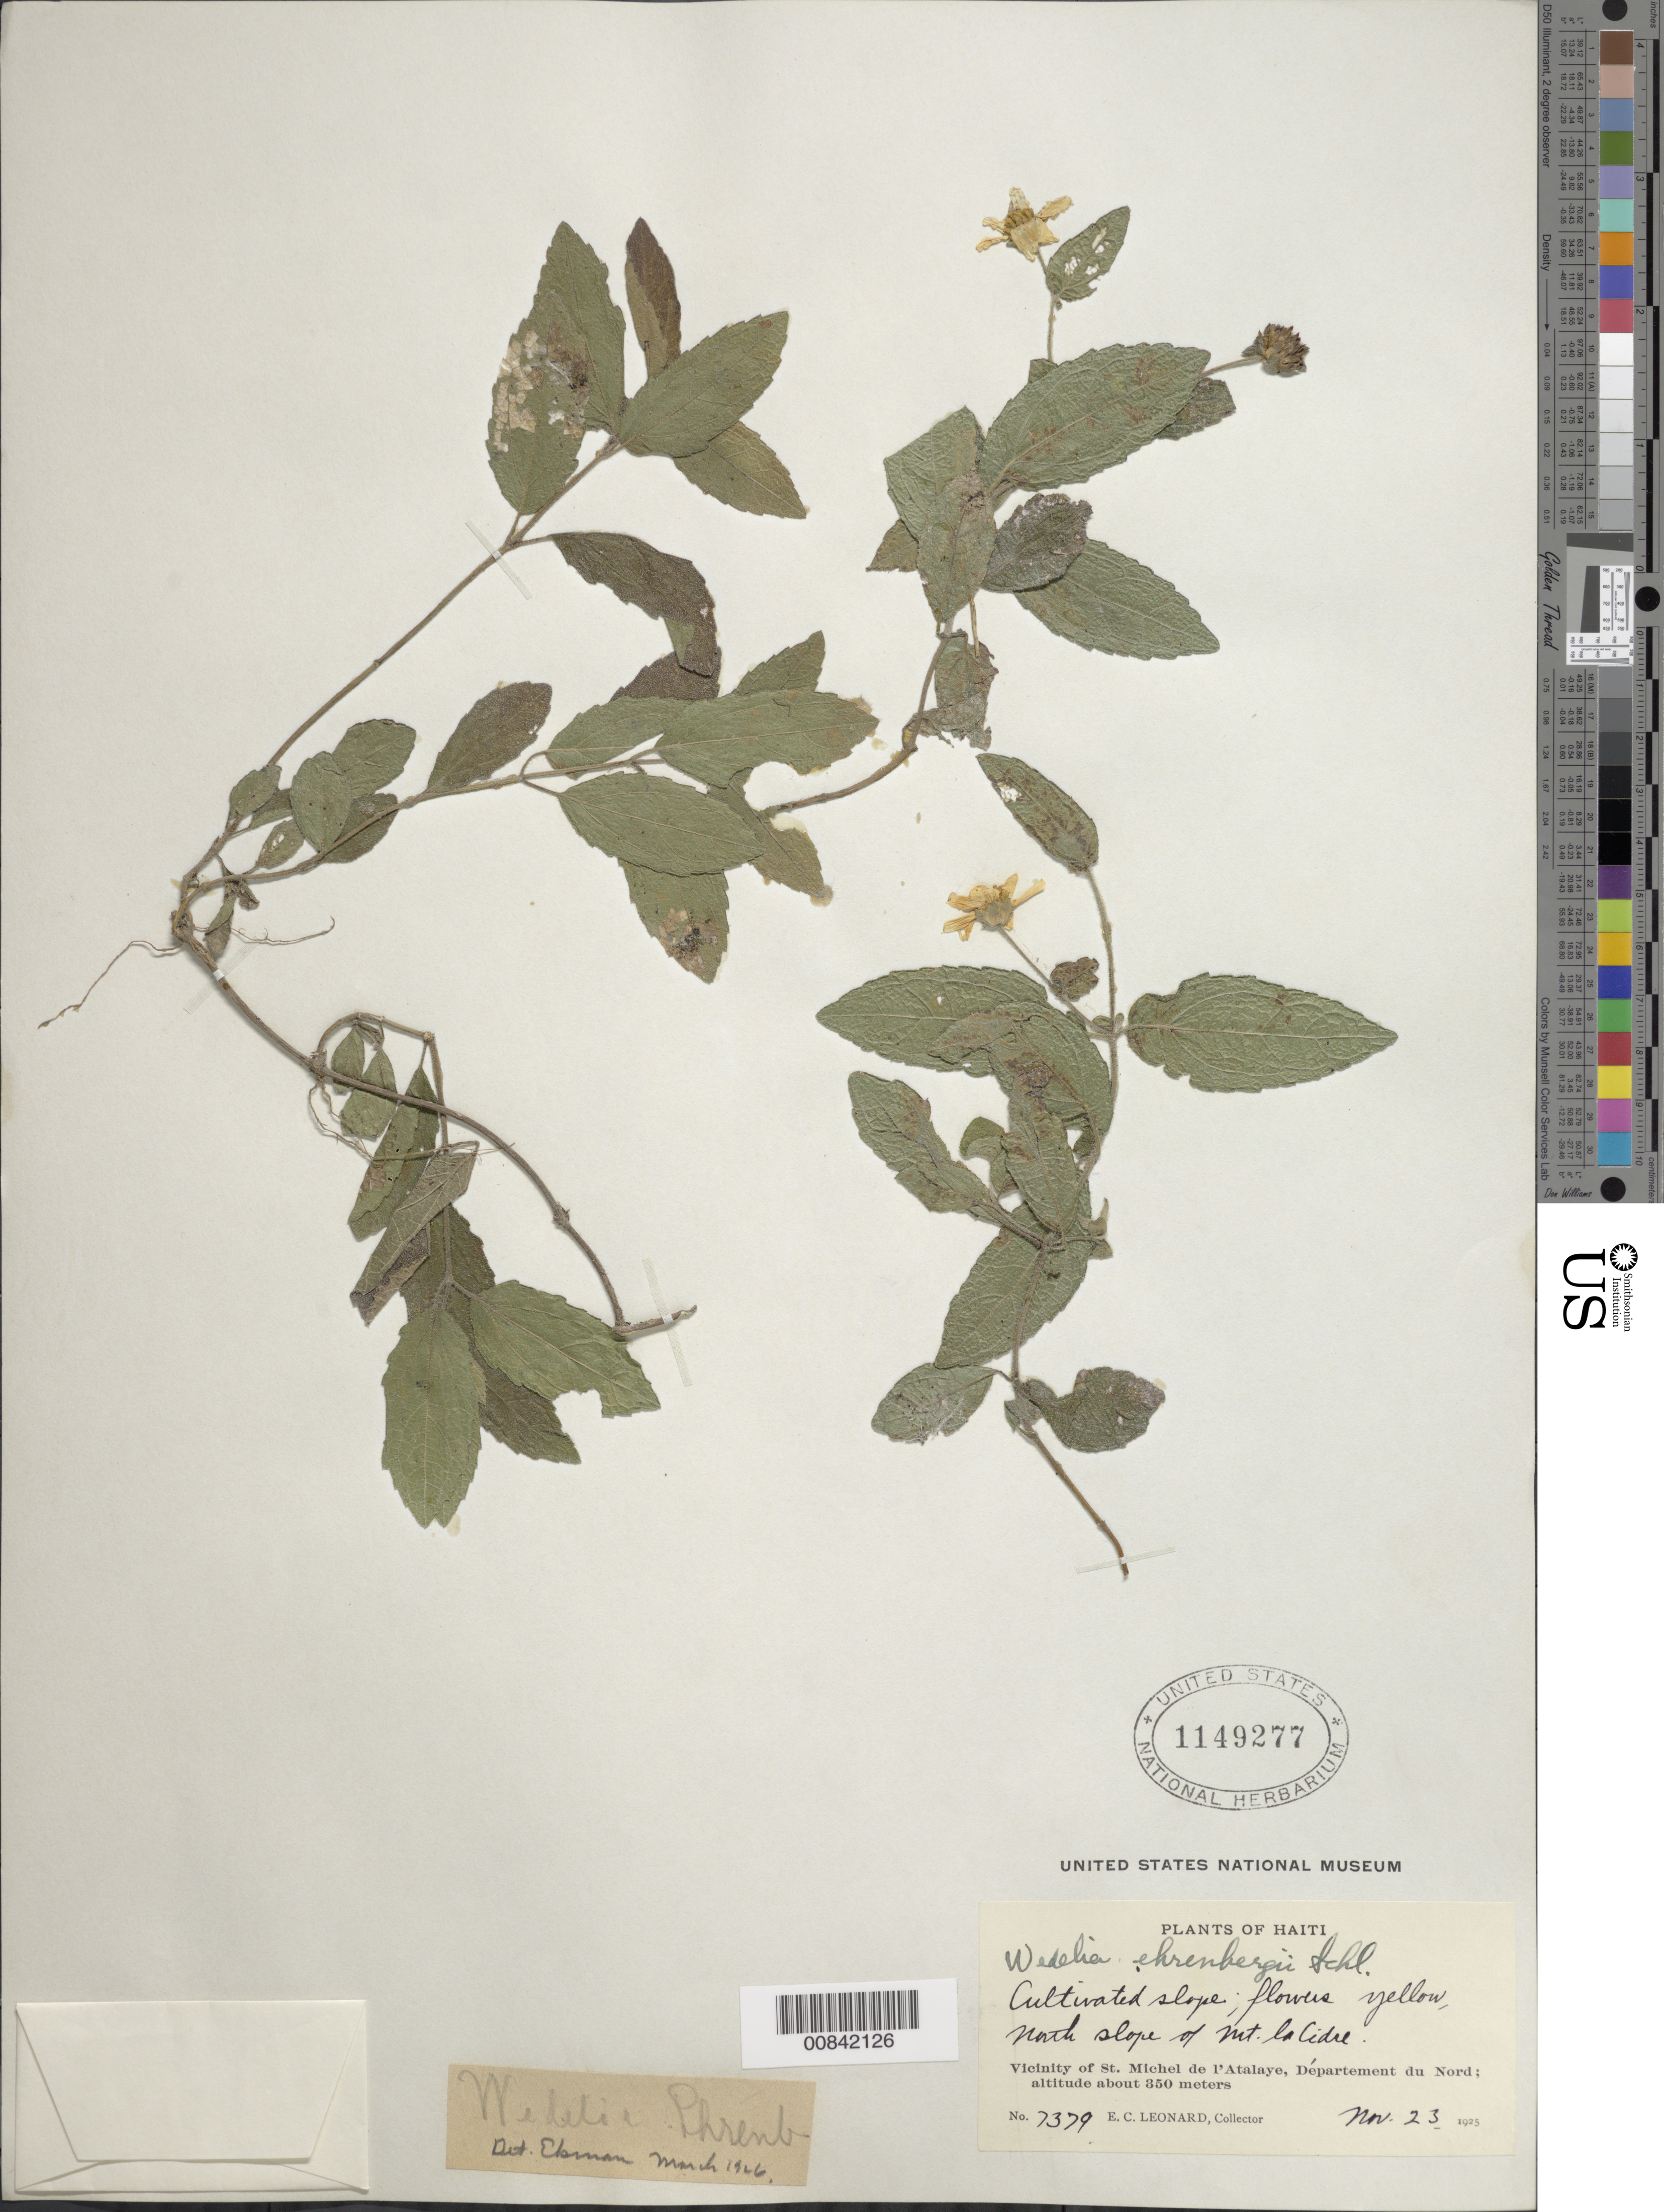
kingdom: Plantae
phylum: Tracheophyta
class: Magnoliopsida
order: Asterales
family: Asteraceae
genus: Wedelia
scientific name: Wedelia ehrenbergii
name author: Less.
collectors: E. C. Leonard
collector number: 7379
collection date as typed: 23 Nov 1925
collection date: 1925-11-23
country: Haiti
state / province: Artibonite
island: Hispaniola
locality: Vicinity of St. Michel de l'Atalaye, north slope of Mt la Cidre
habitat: Cultivated slope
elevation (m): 350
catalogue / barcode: US 1149277